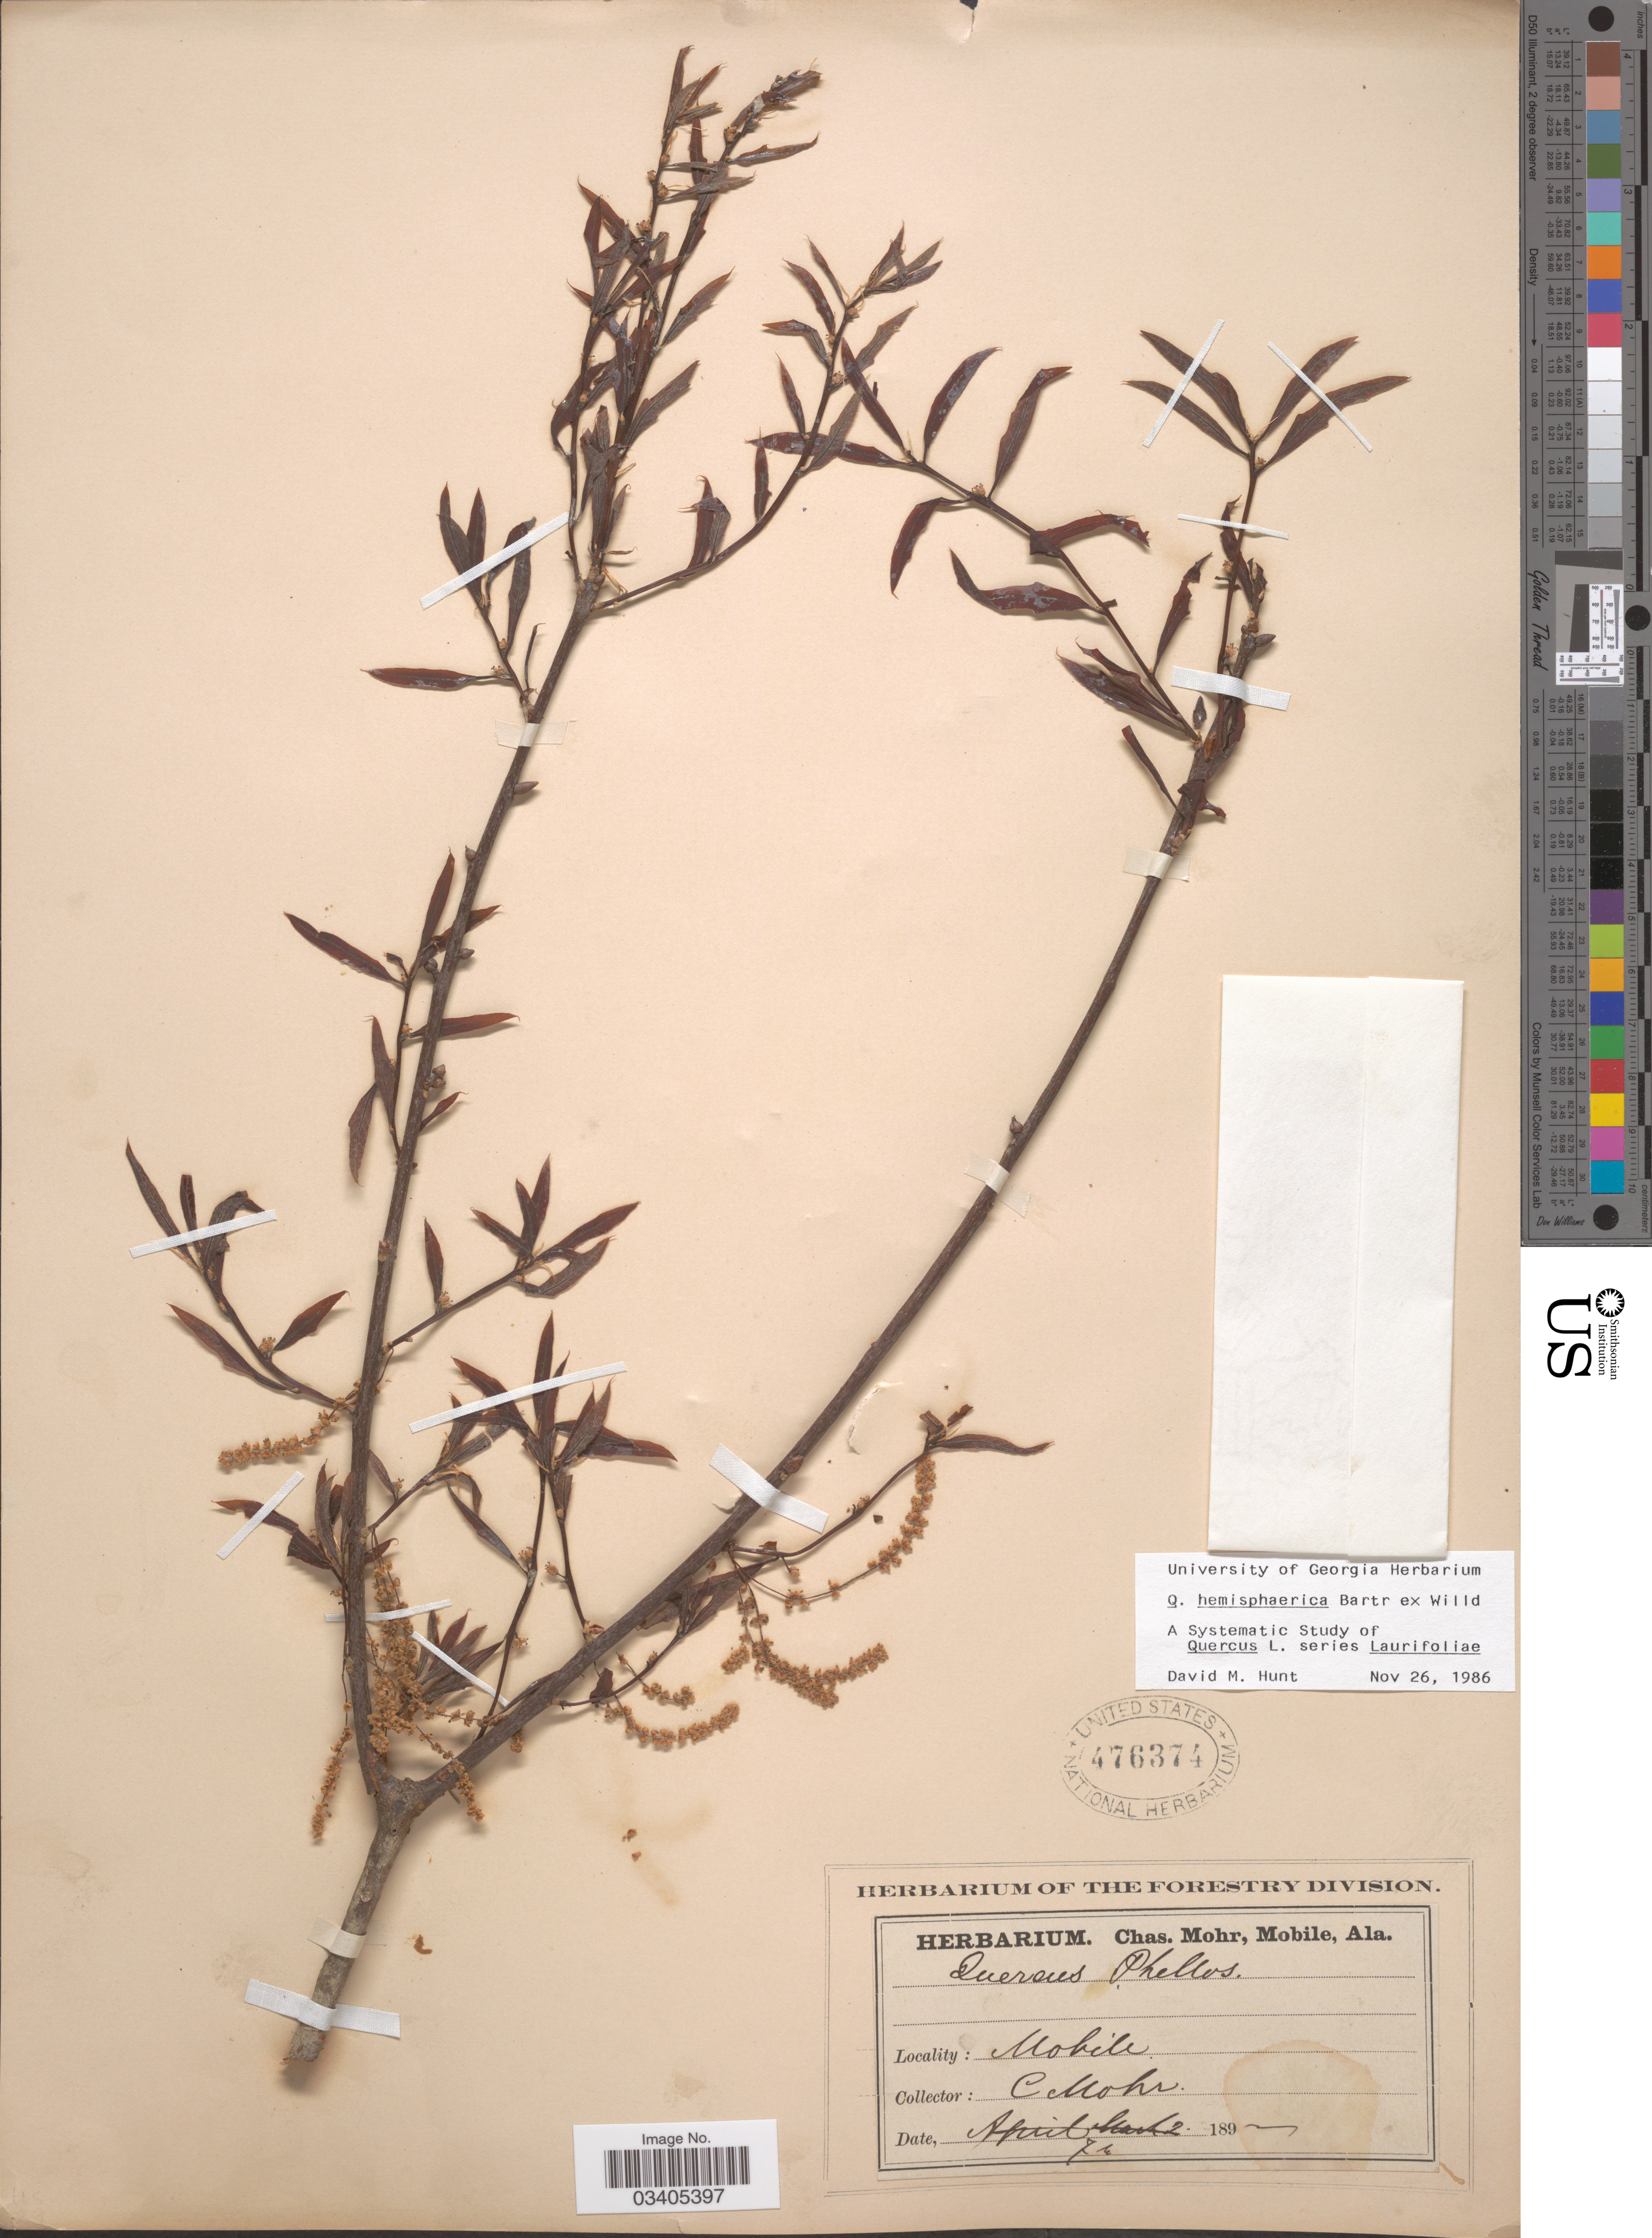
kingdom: Plantae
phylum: Tracheophyta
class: Magnoliopsida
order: Fagales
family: Fagaceae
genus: Quercus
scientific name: Quercus hemisphaerica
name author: W. Bartram ex Willd.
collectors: Mohr, C. T. (herbarium)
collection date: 1892-09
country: United States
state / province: Alabama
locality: Mobile.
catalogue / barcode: US 476374